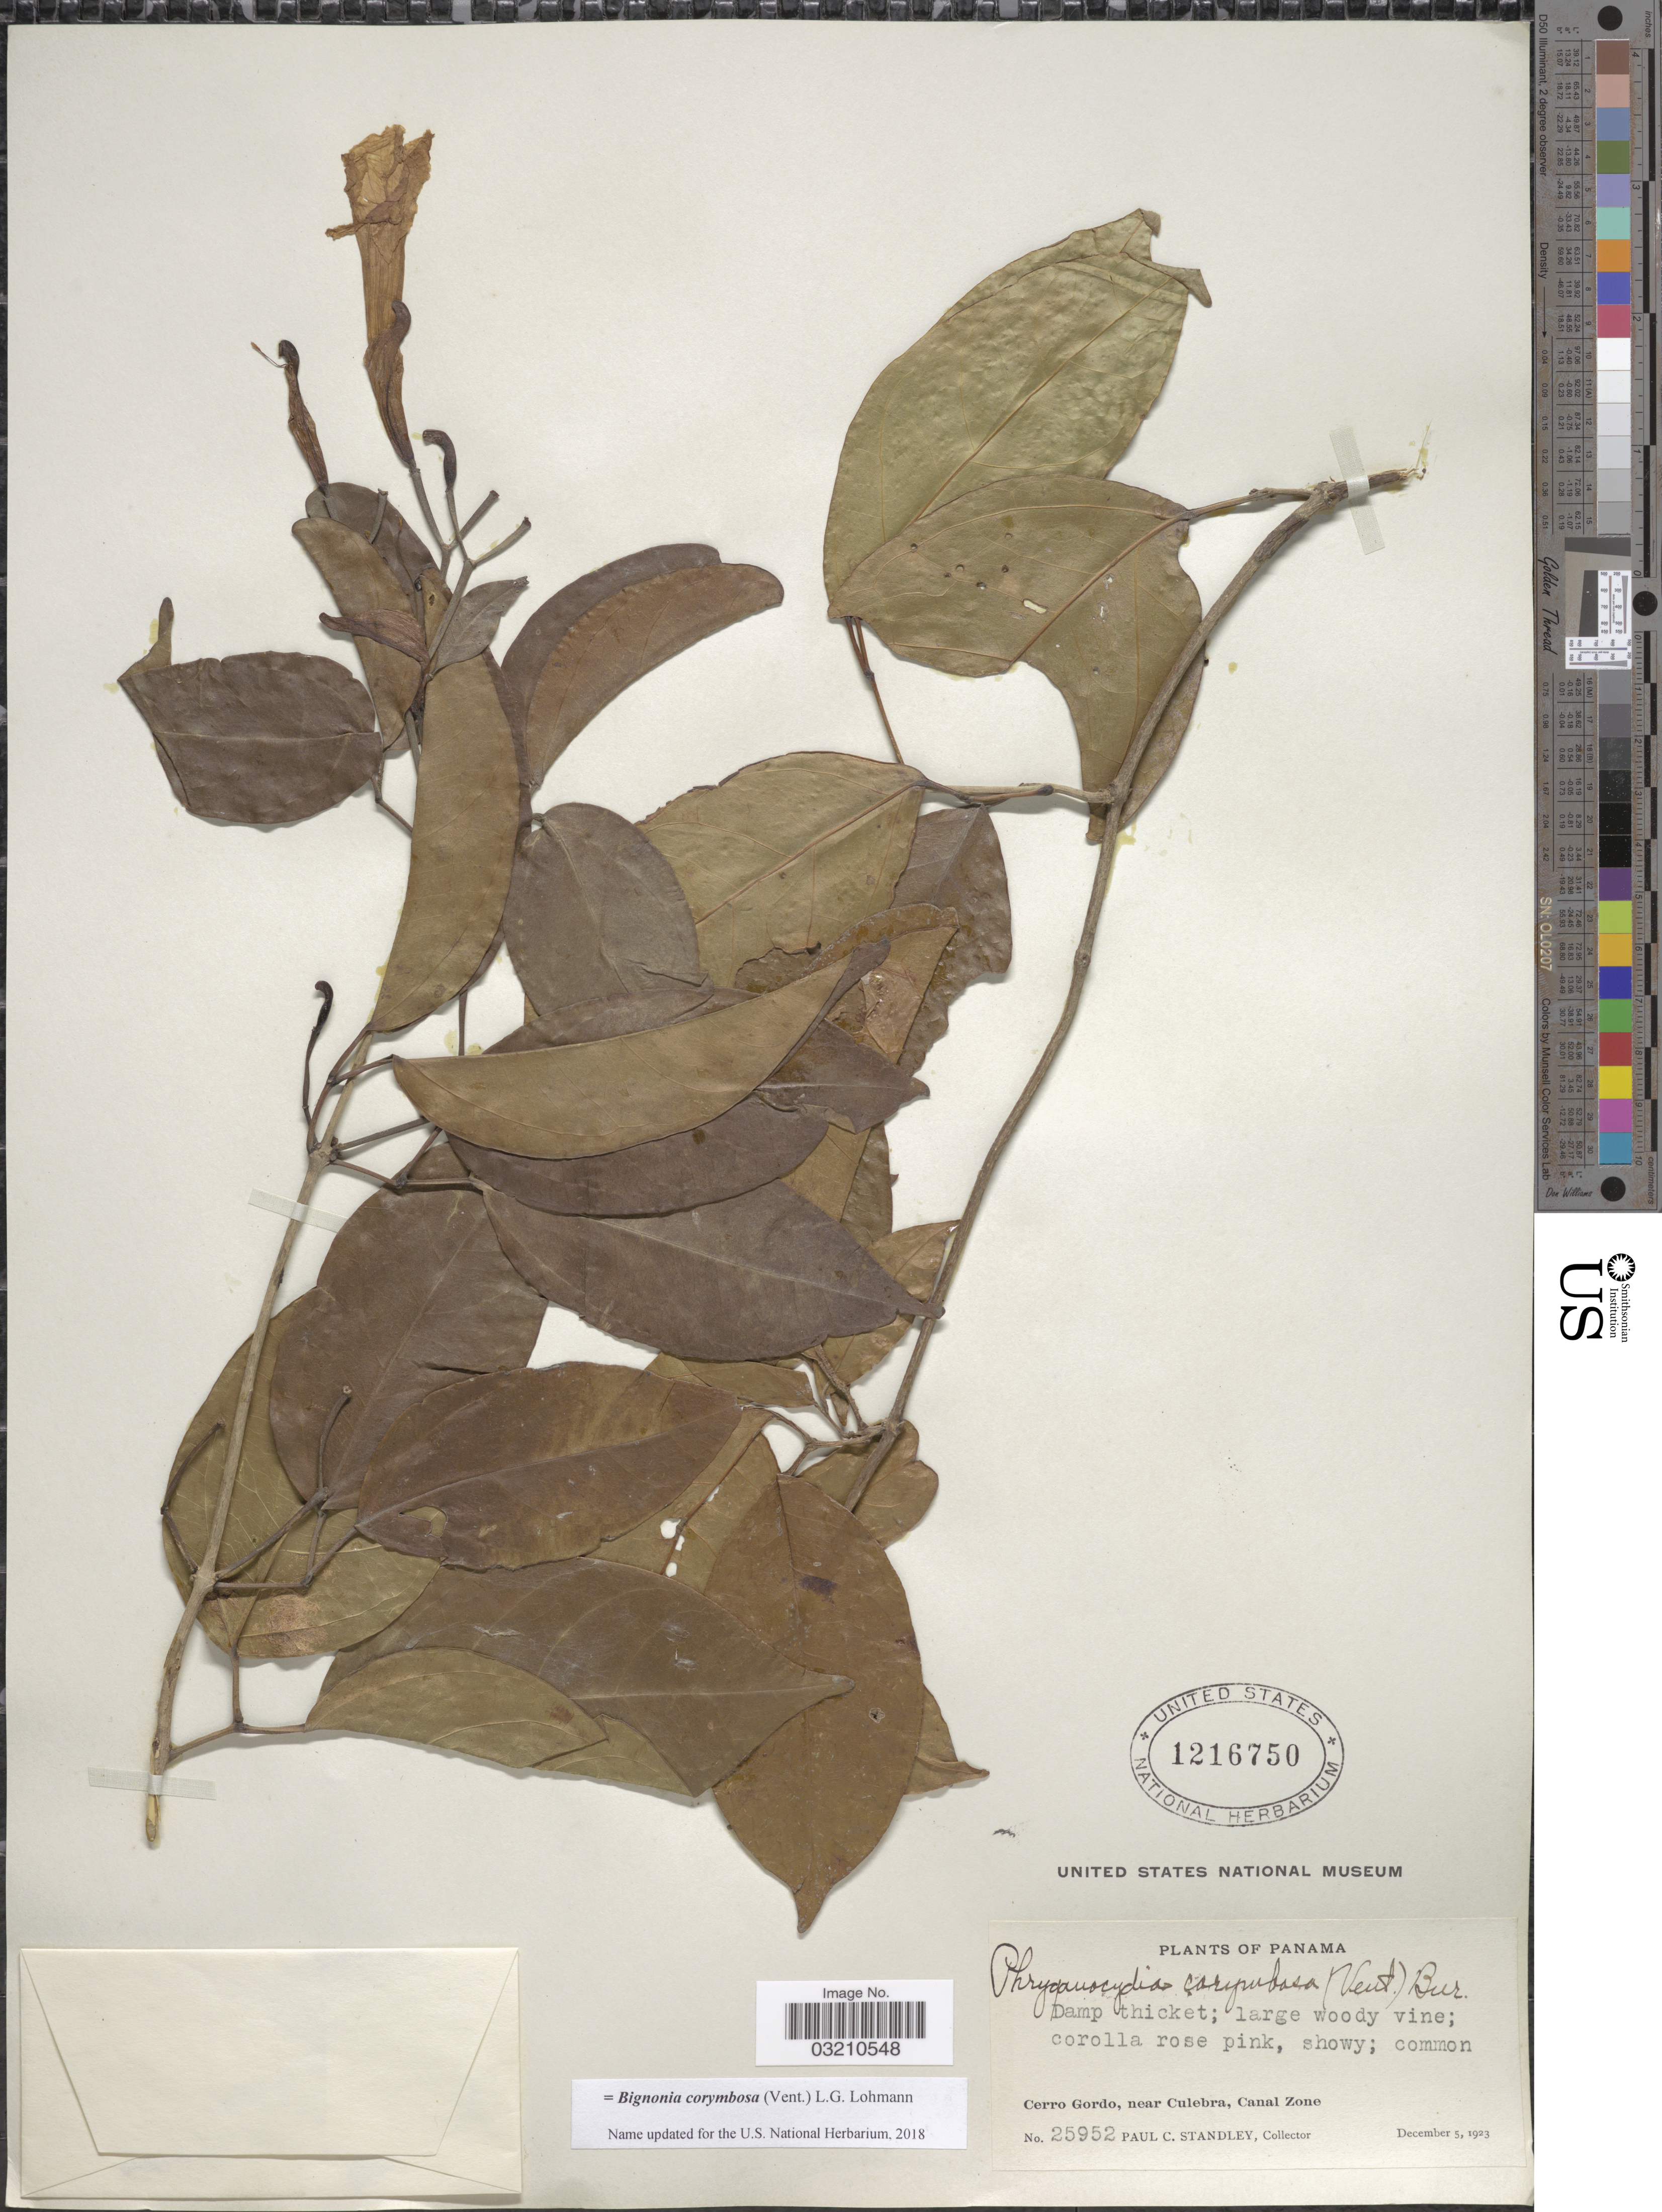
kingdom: Plantae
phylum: Tracheophyta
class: Magnoliopsida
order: Lamiales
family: Bignoniaceae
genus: Bignonia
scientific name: Bignonia corymbosa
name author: (Vent.) L.G. Lohmann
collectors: P. C. Standley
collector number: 25952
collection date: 1923-12-05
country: Panama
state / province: Colón / Panamá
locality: Cerro Gordo, near Culebra, Canal Zone.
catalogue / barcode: US 1216750